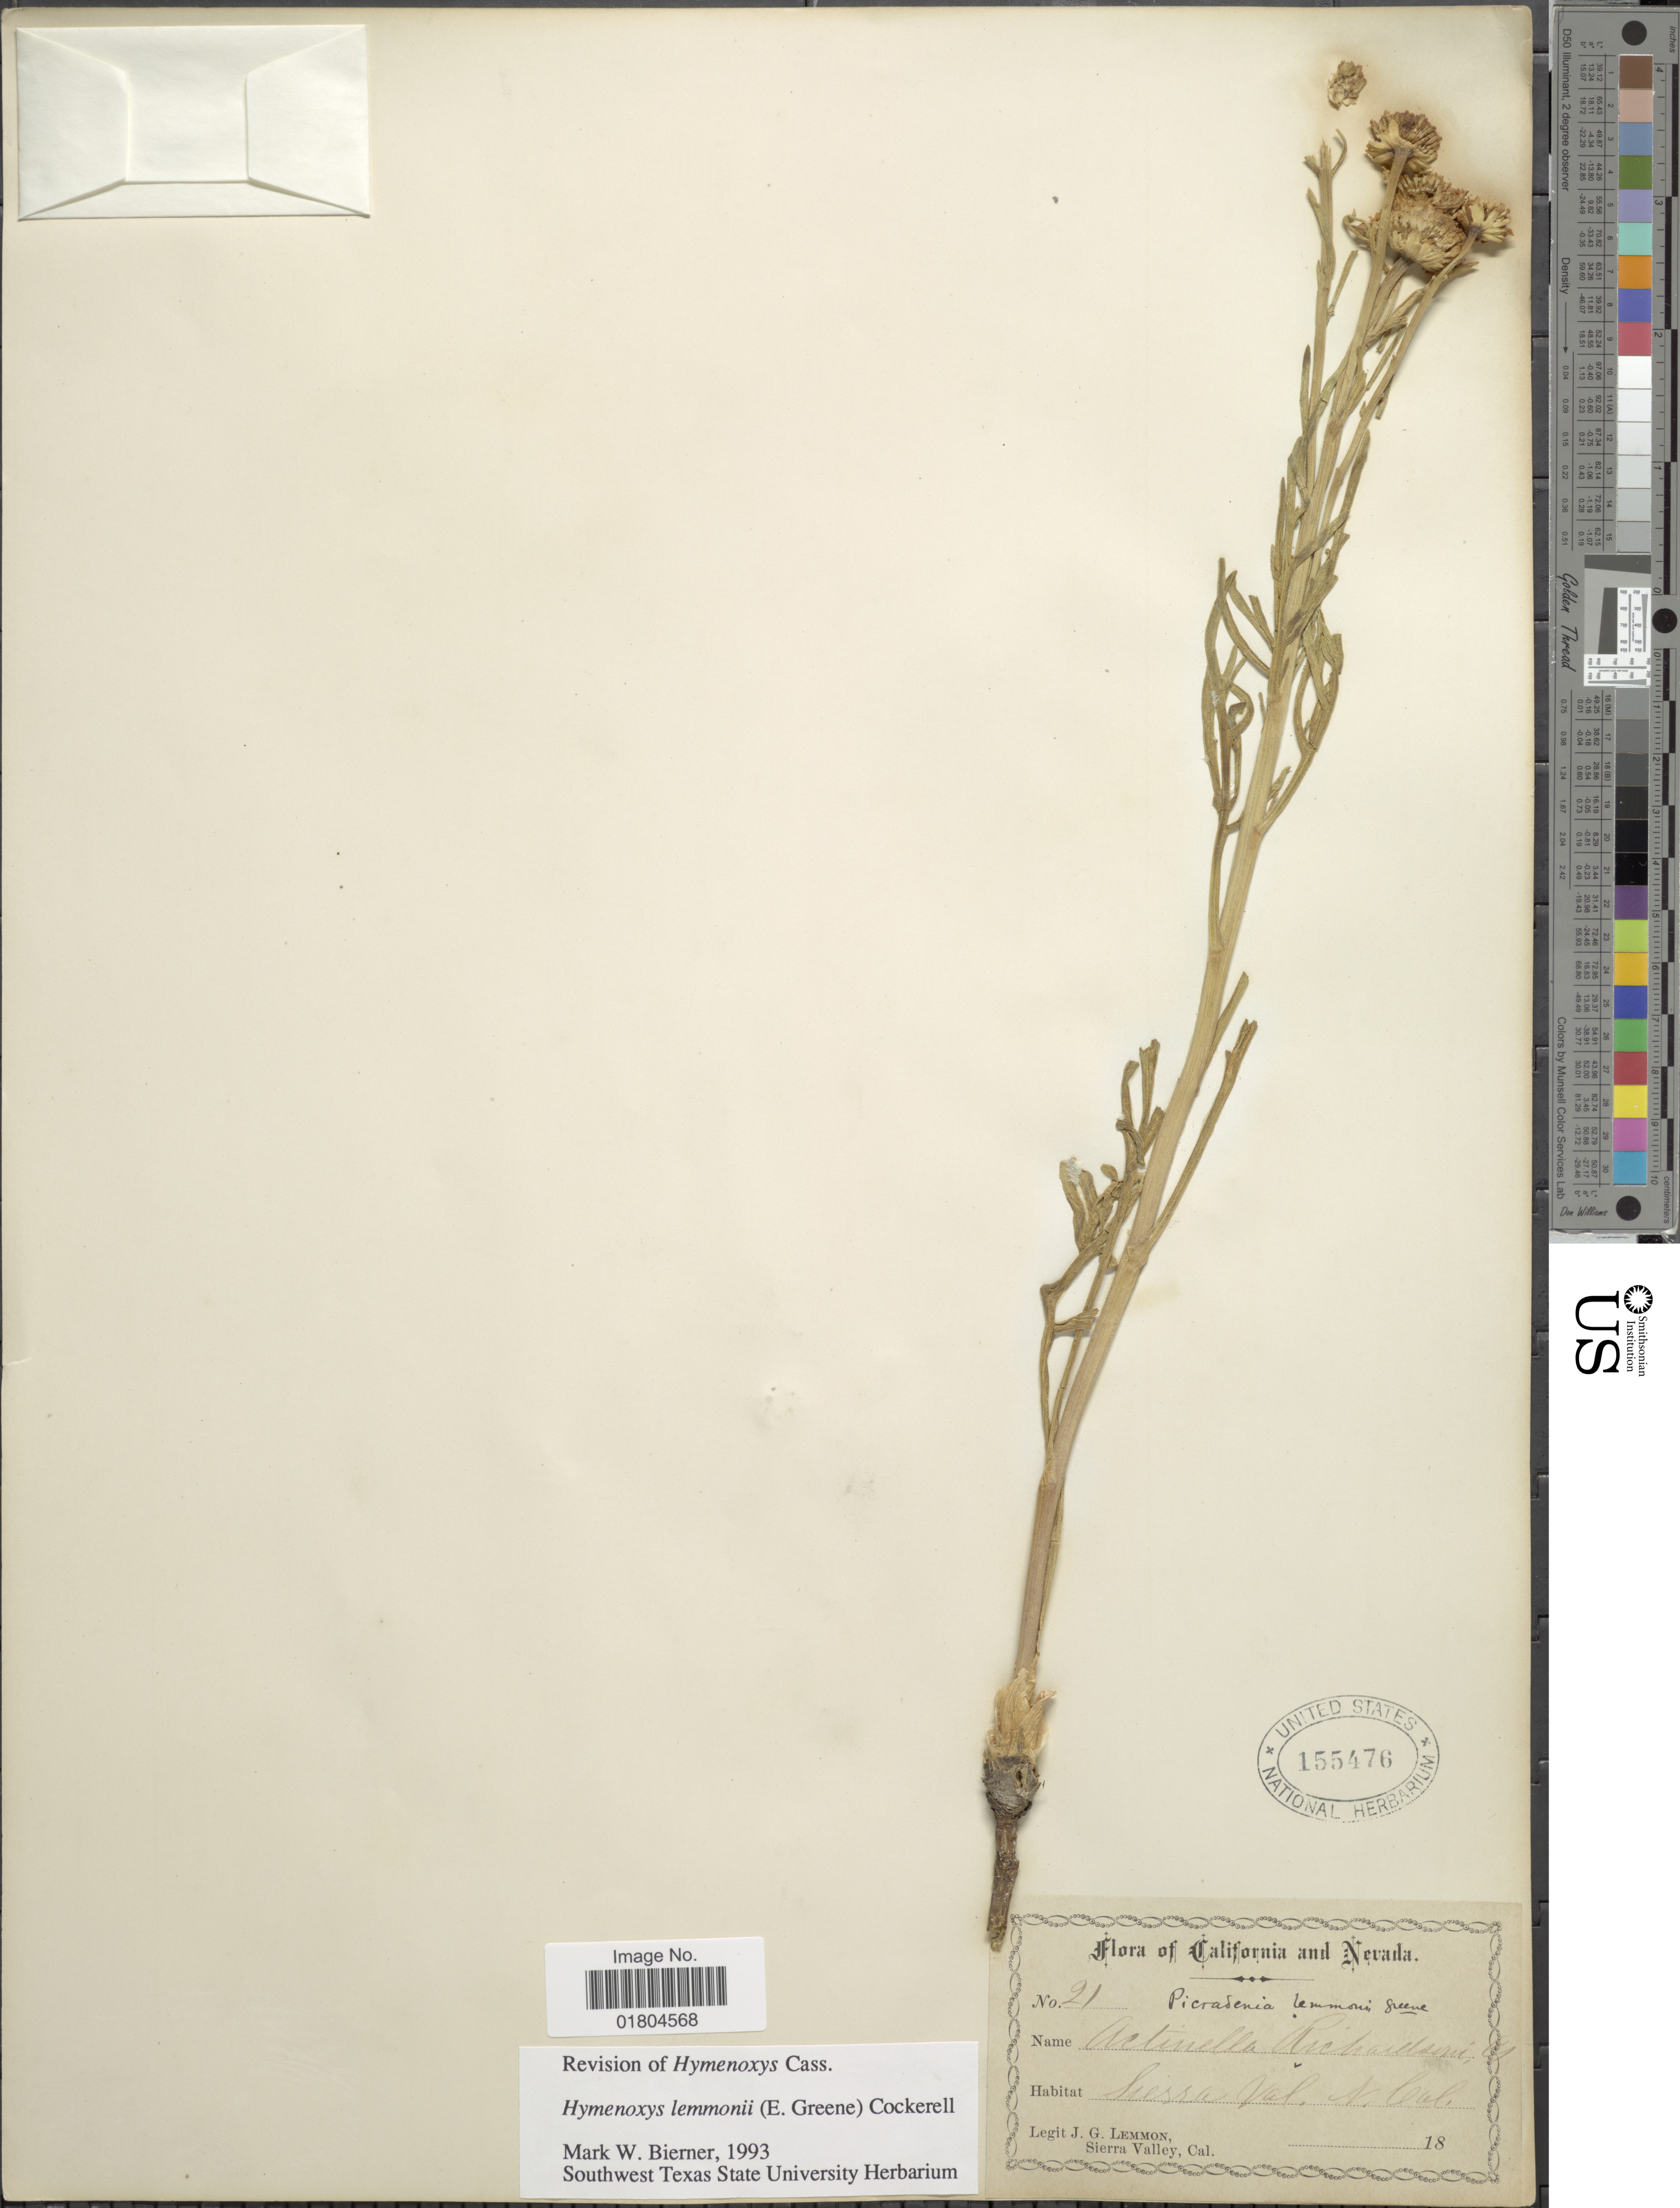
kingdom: Plantae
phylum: Tracheophyta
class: Magnoliopsida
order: Asterales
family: Asteraceae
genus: Hymenoxys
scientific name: Hymenoxys lemmonii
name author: (Greene) Cockerell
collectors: J. Lemmon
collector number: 21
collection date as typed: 18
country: United States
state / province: California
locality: Sierra Val. N. Cal.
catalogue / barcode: US 155476